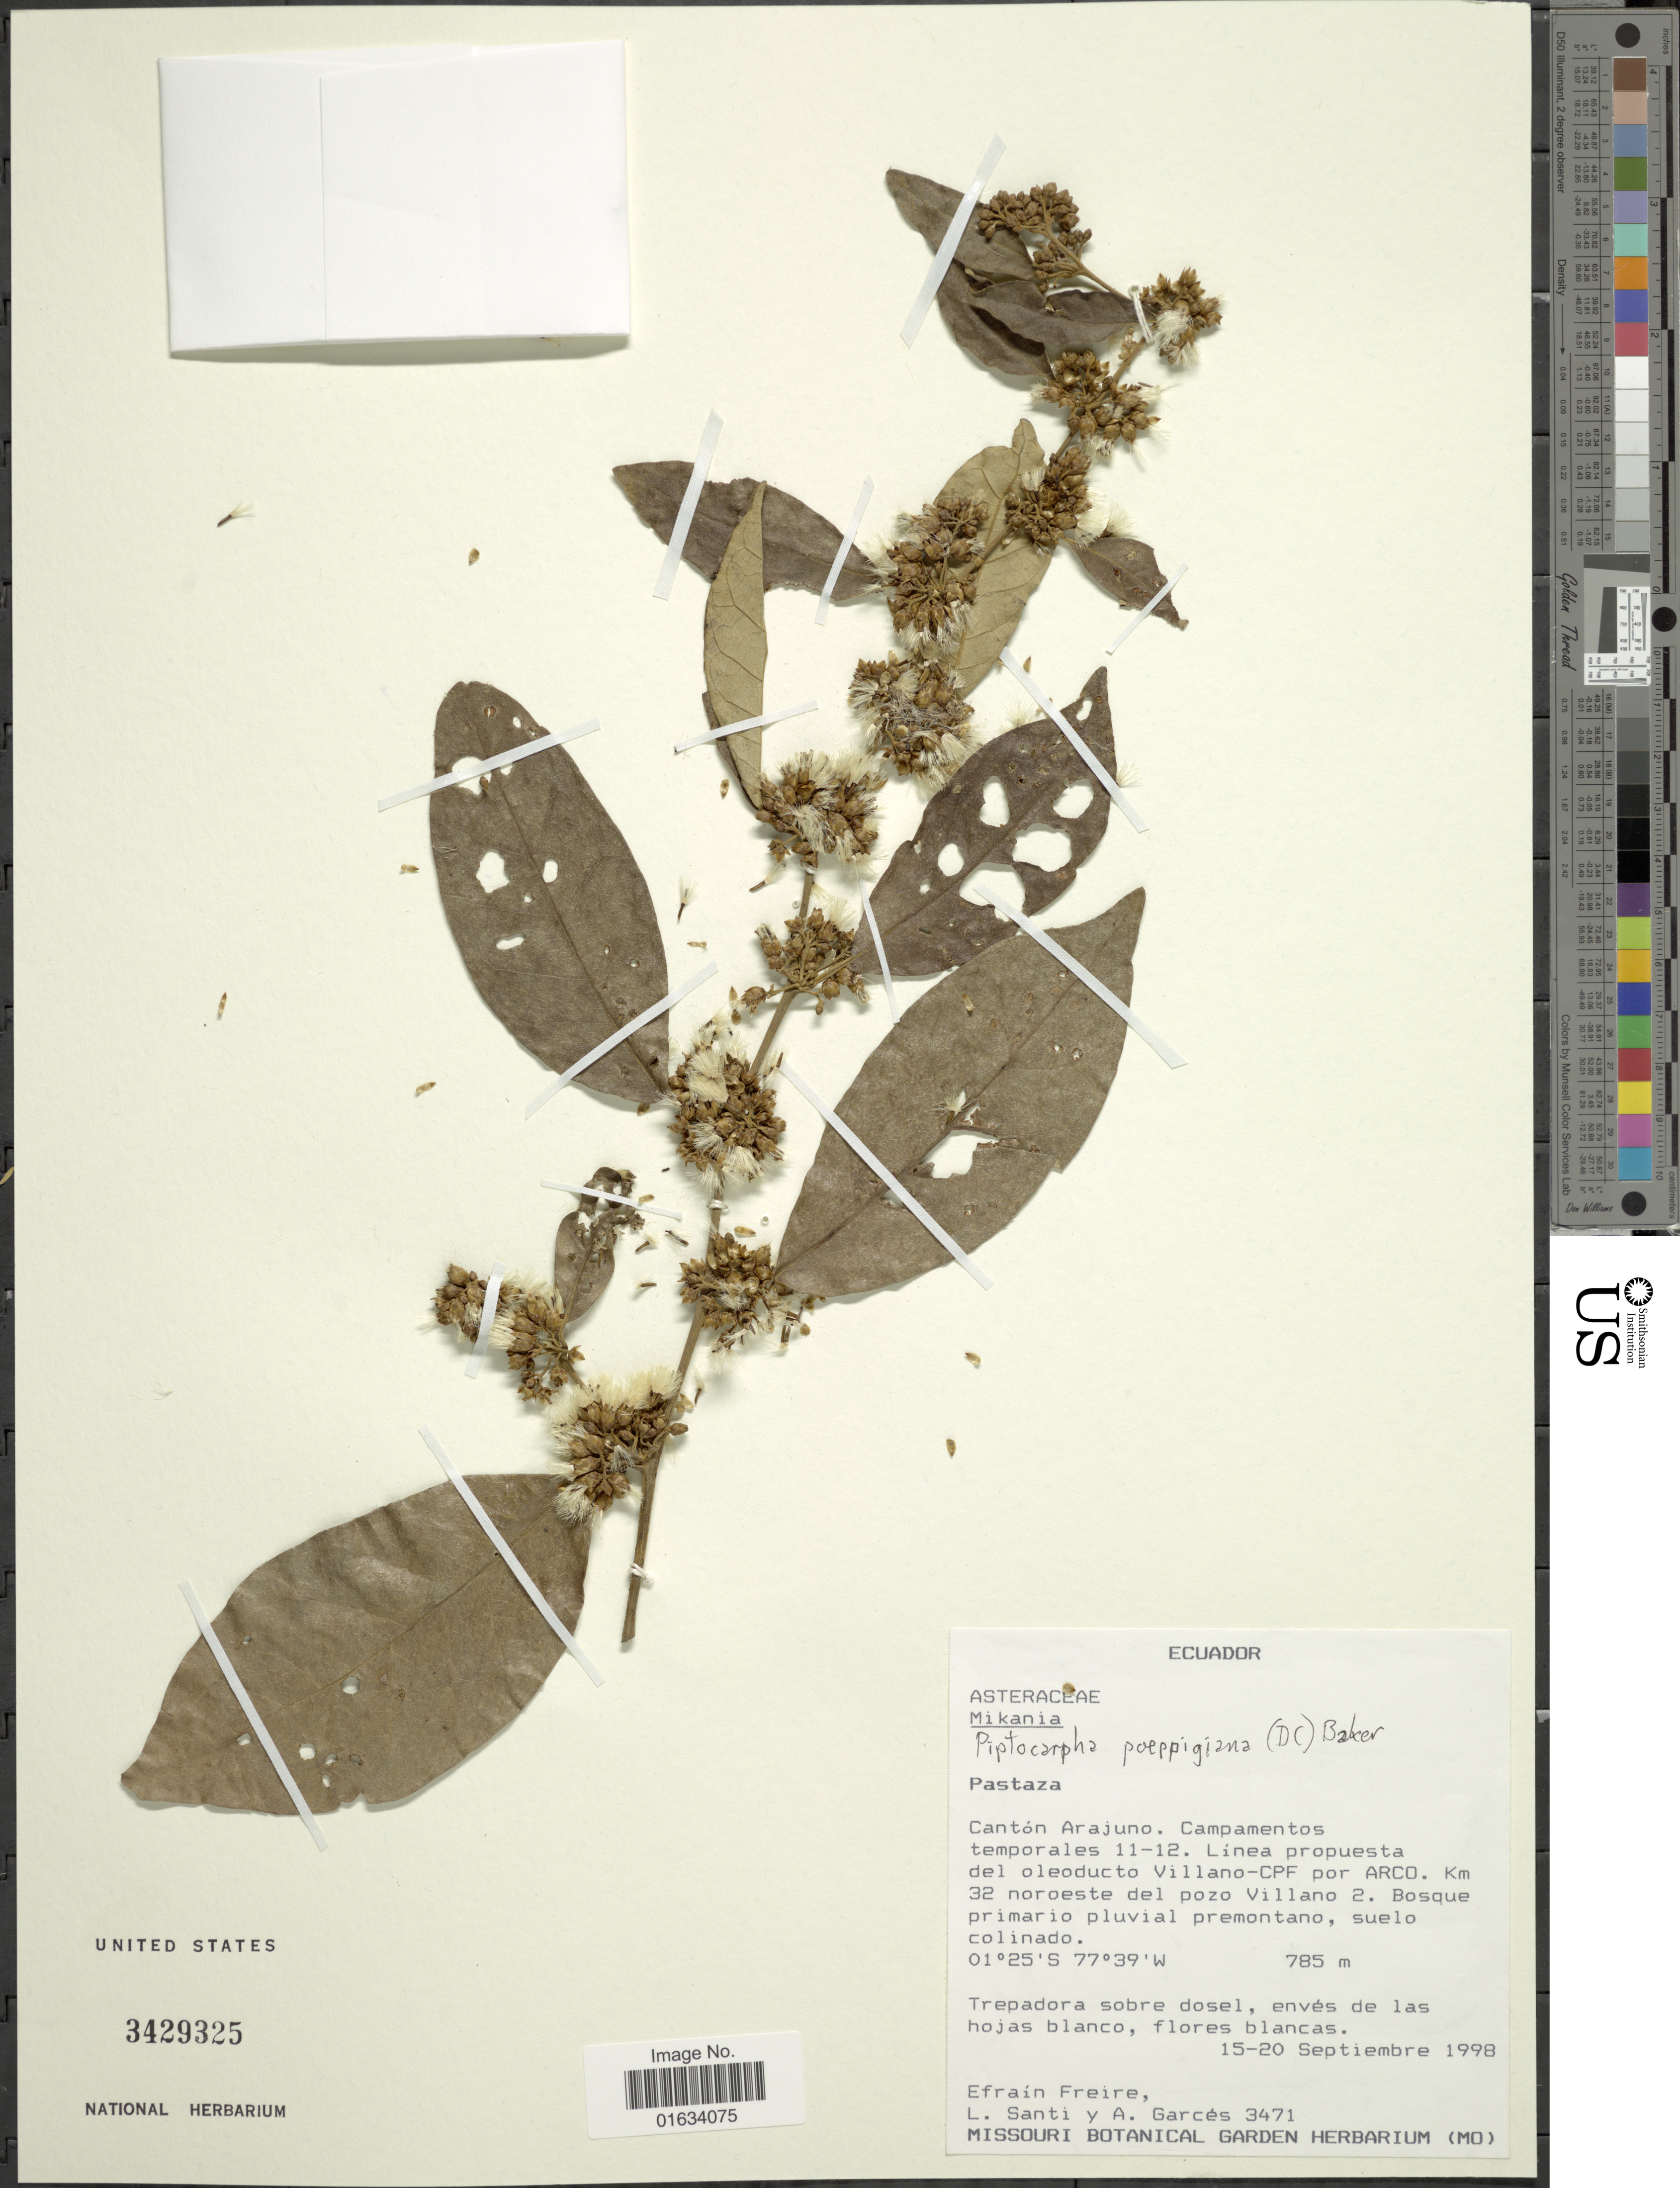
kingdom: Plantae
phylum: Tracheophyta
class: Magnoliopsida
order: Asterales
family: Asteraceae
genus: Piptocarpha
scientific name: Piptocarpha poeppigiana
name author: (DC.) Baker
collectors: E. Freire, L. Santi & A. Garcés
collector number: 2030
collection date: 1913-03-14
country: Ecuador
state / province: Pastaza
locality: Alto De La Bandera, near Adjuntas, Porto Rico. Mountain forest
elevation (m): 785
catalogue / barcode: US 758630